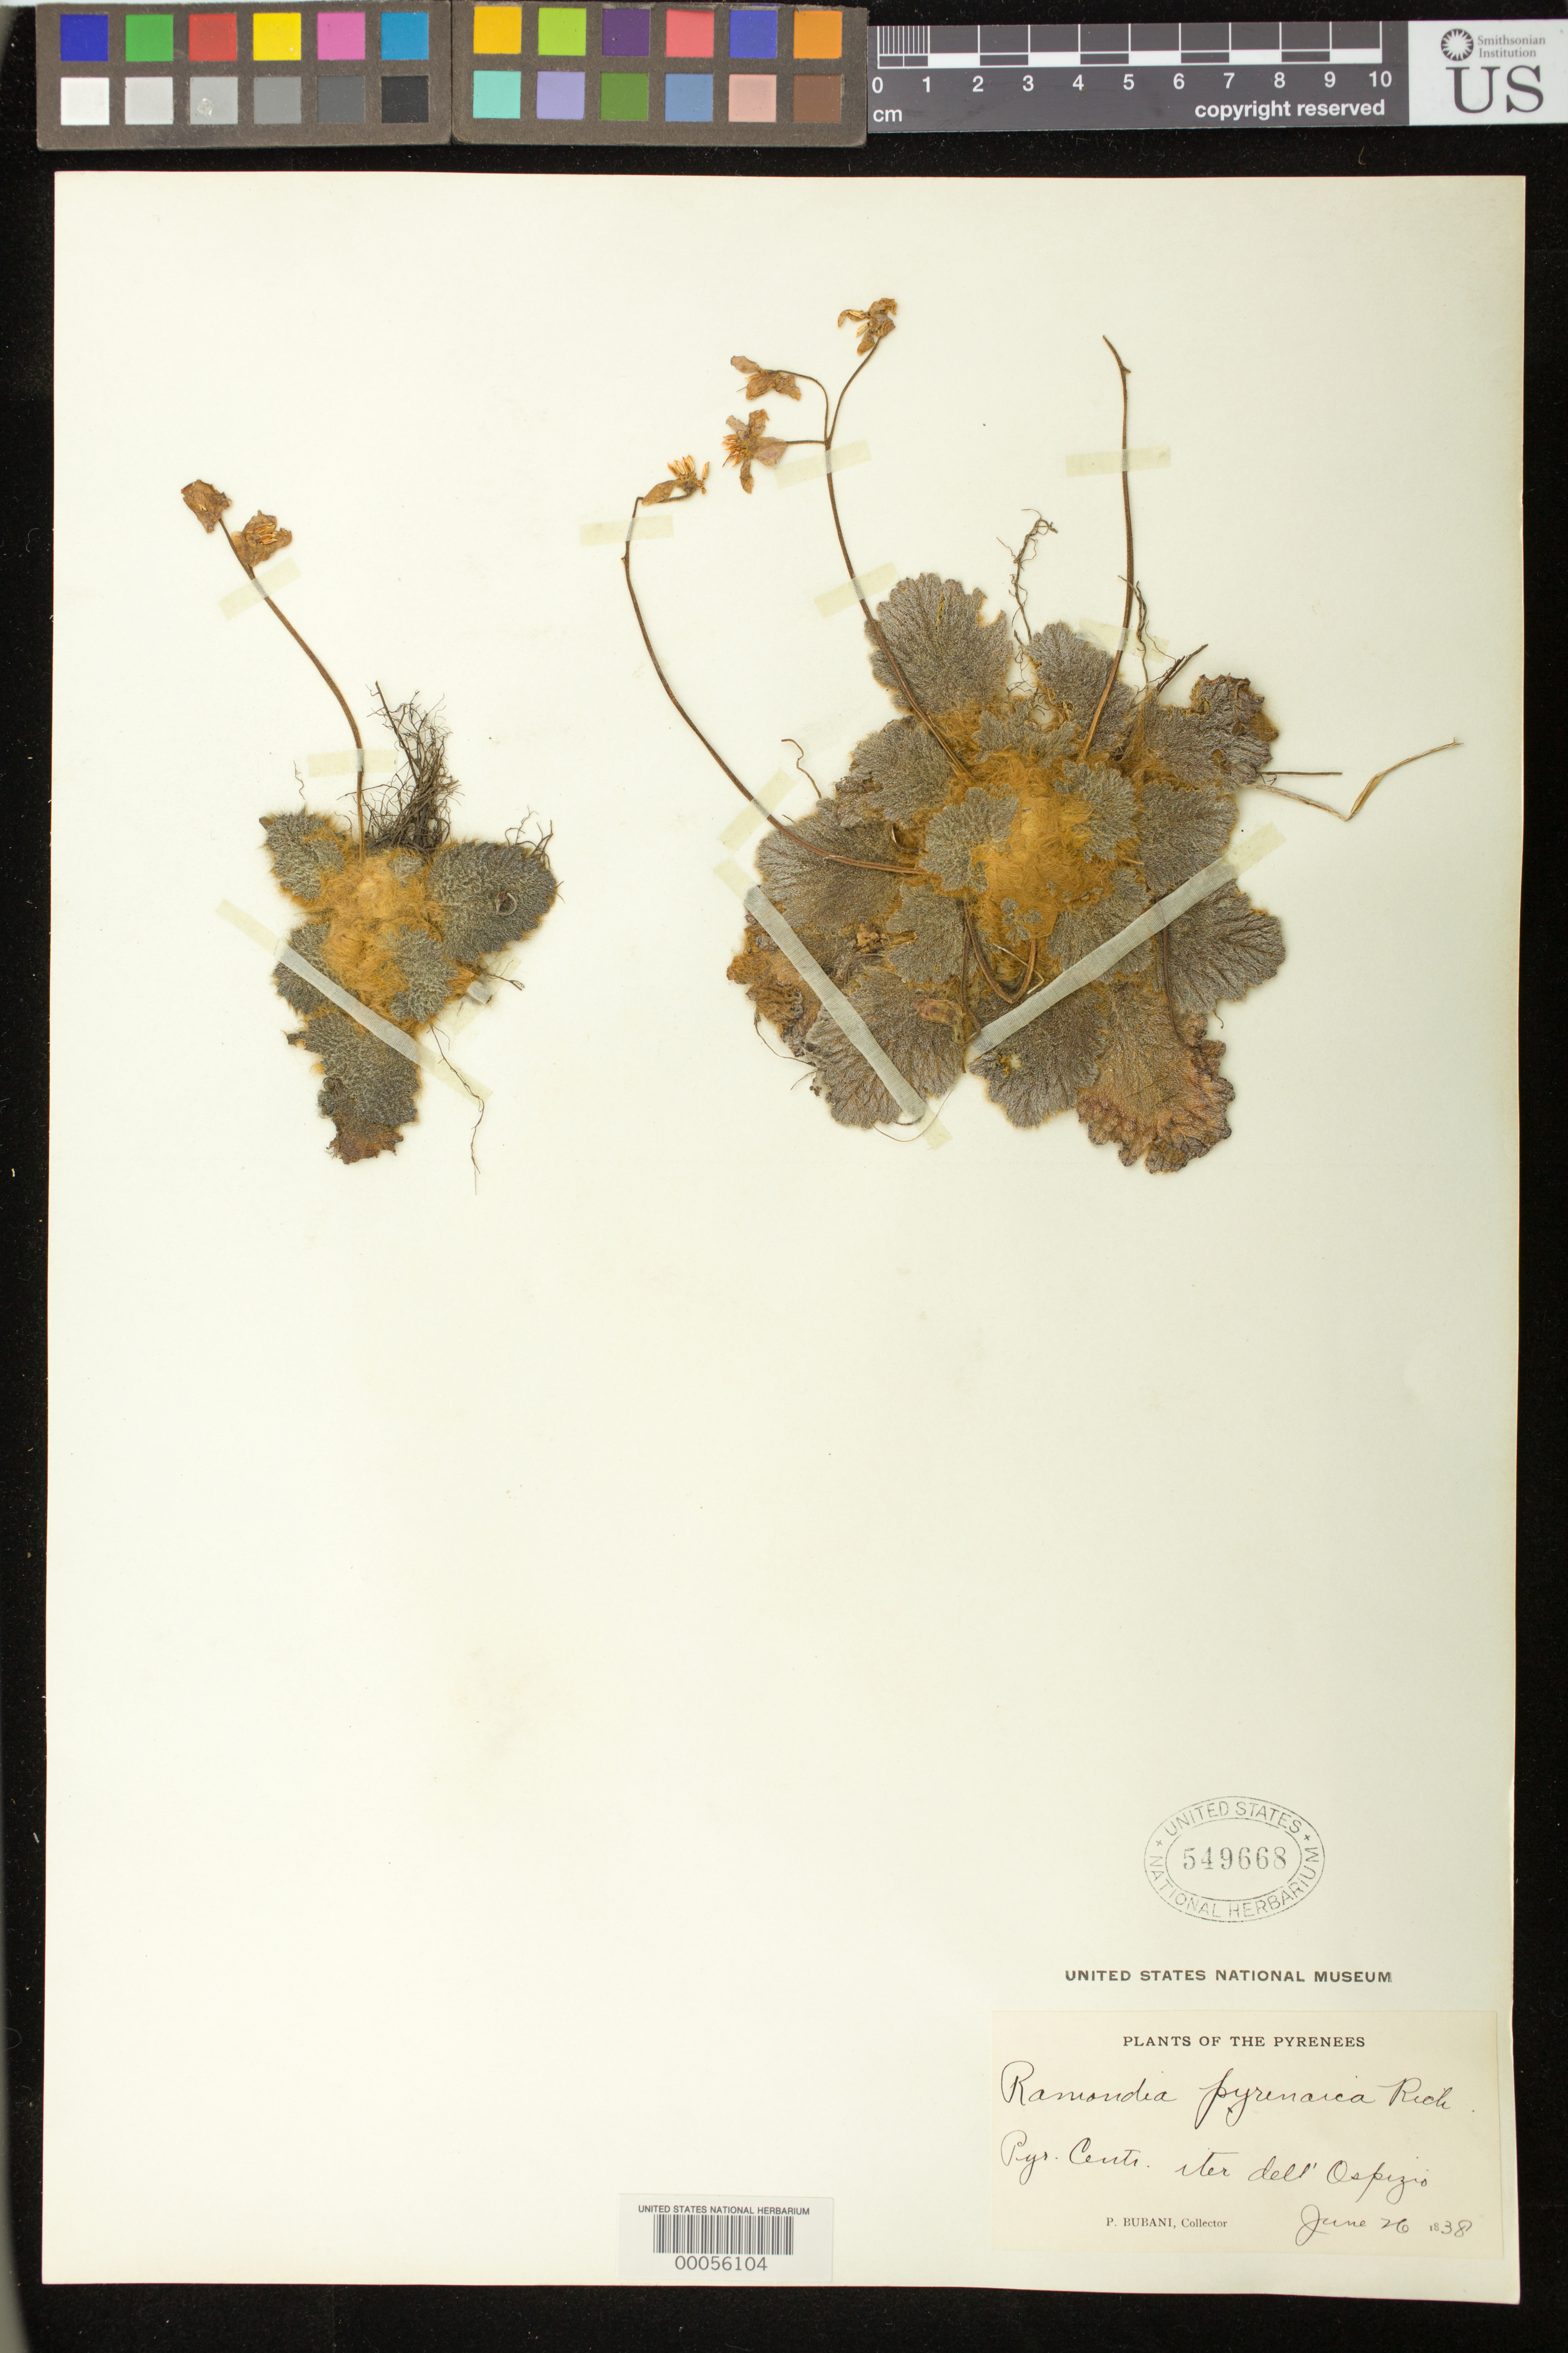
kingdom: Plantae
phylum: Tracheophyta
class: Magnoliopsida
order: Lamiales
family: Gesneriaceae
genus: Ramonda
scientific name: Ramonda pyrenaica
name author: Rich. ex Pers.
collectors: P. Bubani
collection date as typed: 26 Jun 1838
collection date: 1838-06-26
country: France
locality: Ospizio, central Pyrenees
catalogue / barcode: US 549668